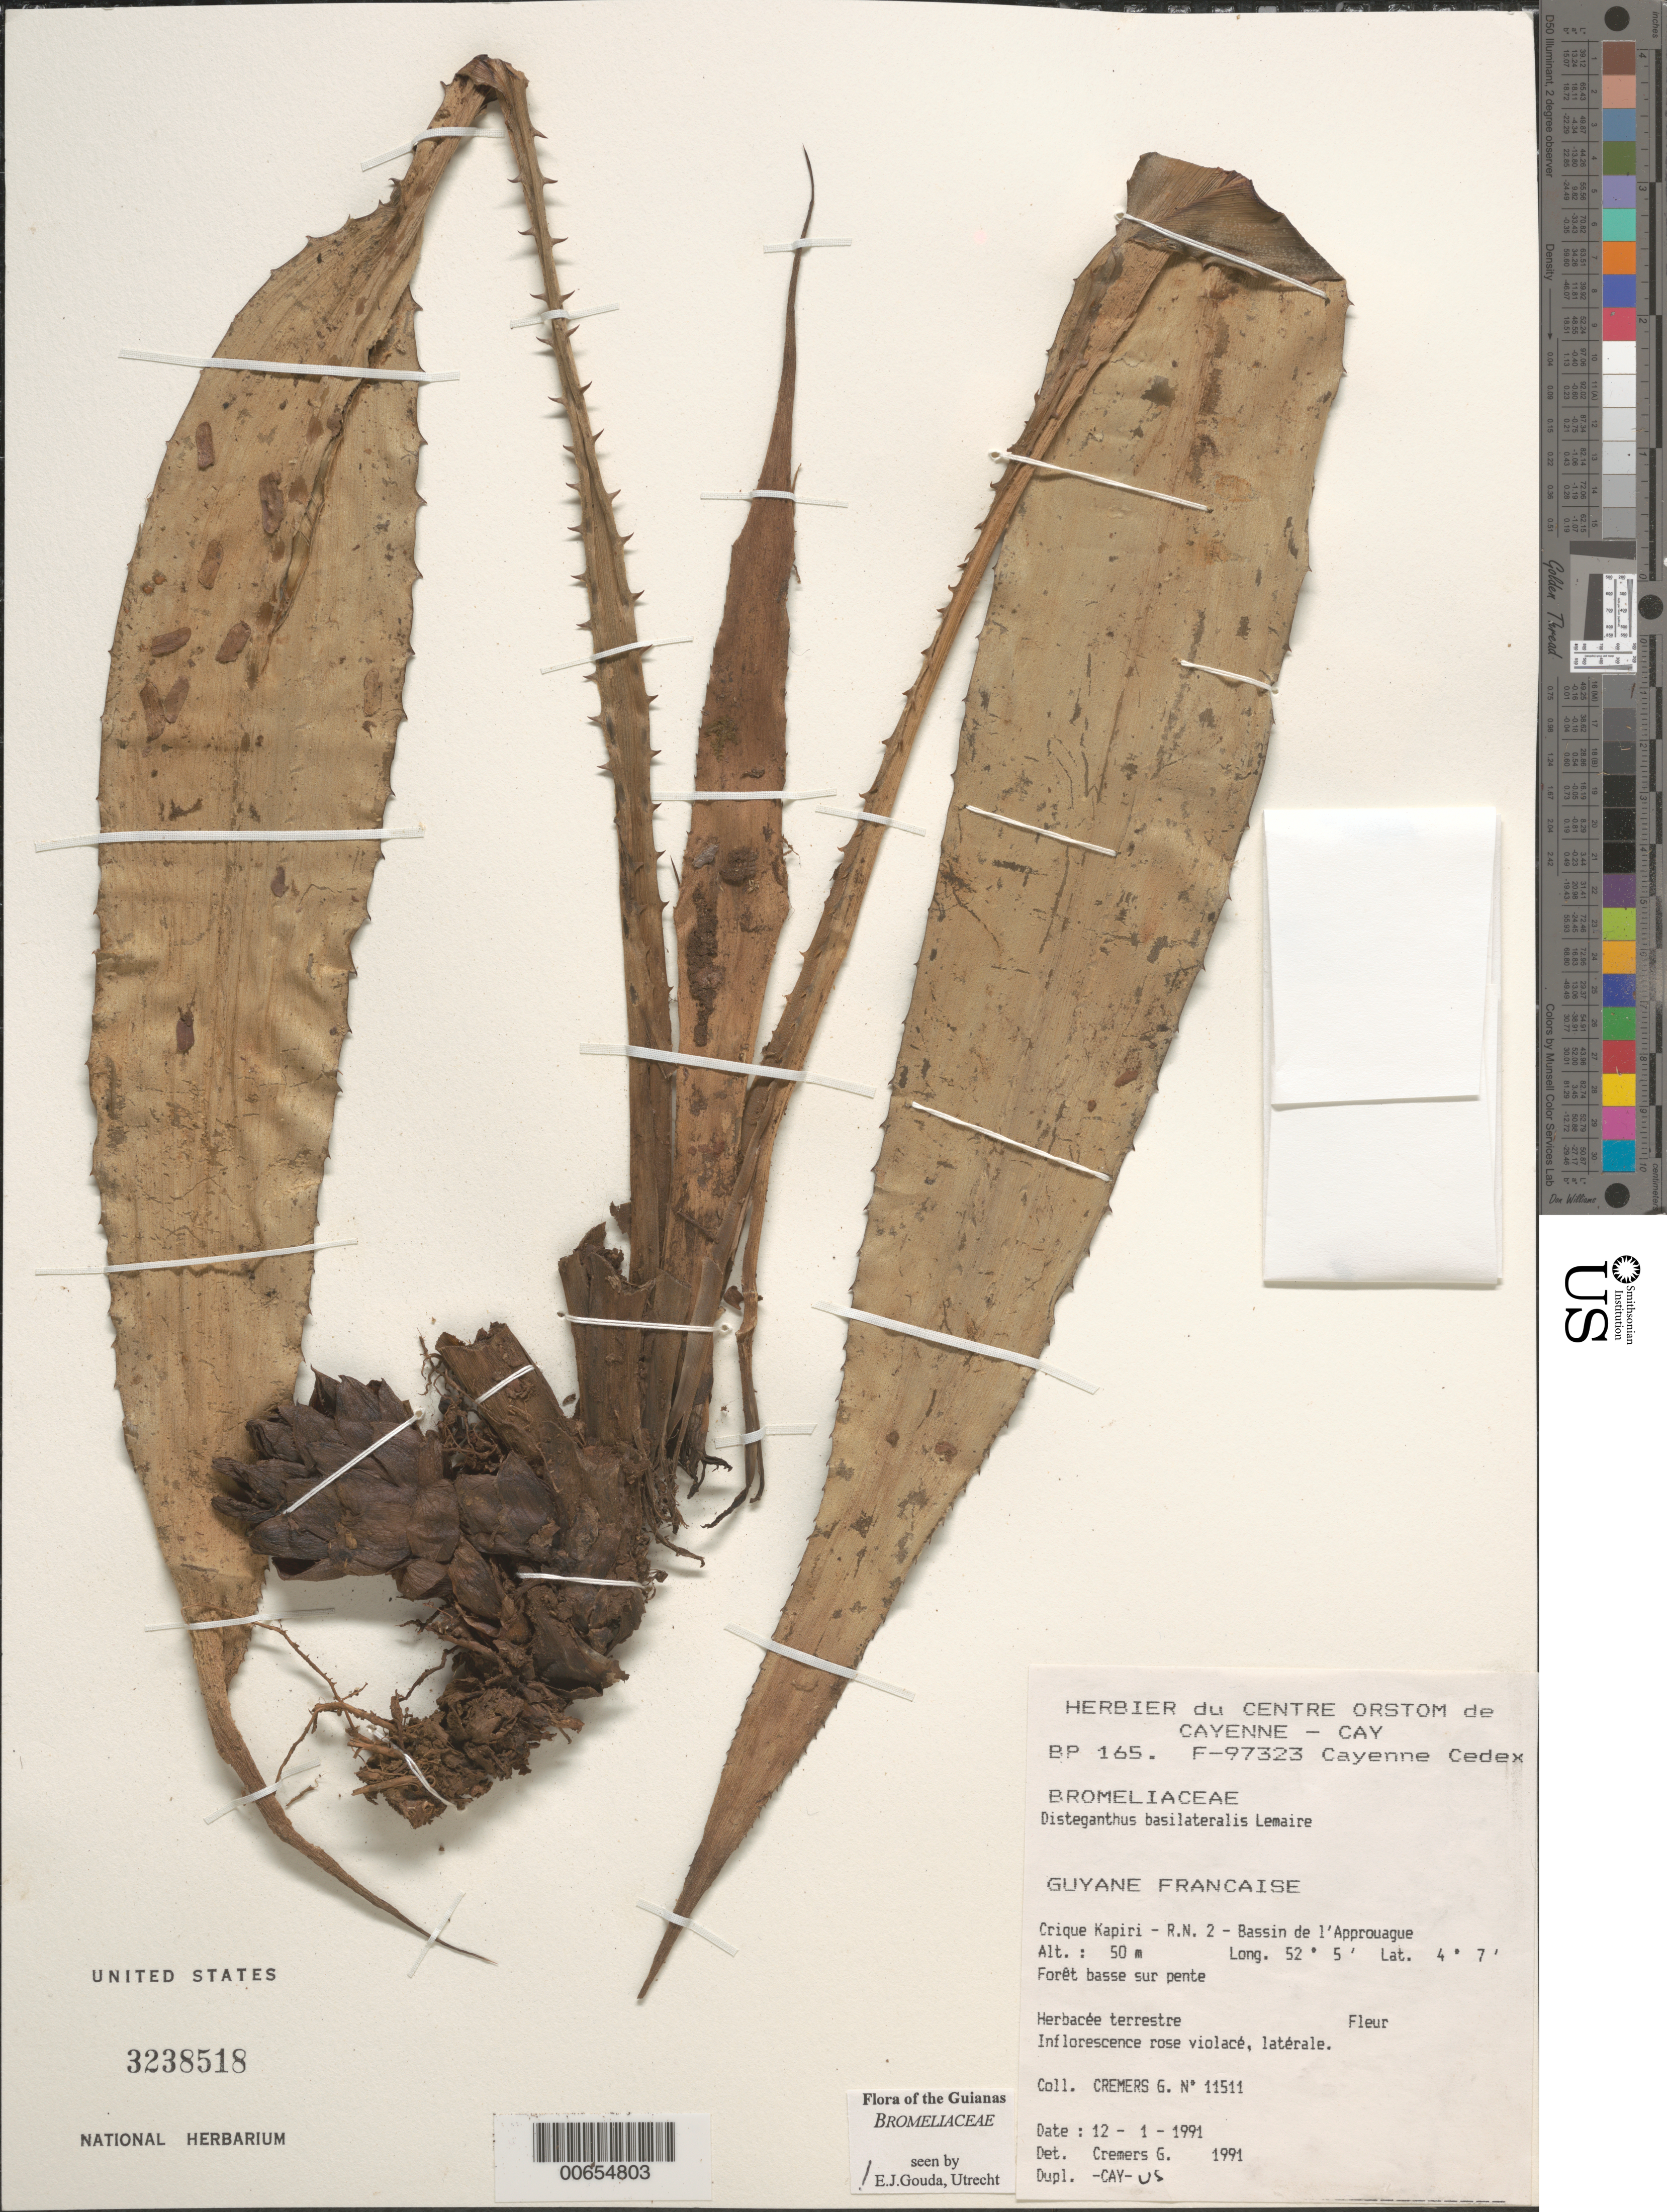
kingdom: Plantae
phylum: Tracheophyta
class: Liliopsida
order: Poales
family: Bromeliaceae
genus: Disteganthus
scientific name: Disteganthus basilateralis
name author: Lem.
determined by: Gouda, E. J.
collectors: G. Cremers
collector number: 11511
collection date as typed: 12-Jan-91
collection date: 1991-01-12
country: French Guiana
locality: Crique Kapiri, R.N. 2, Bassin de l'Approuague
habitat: Low altitude slope forest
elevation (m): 50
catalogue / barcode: US 3238518